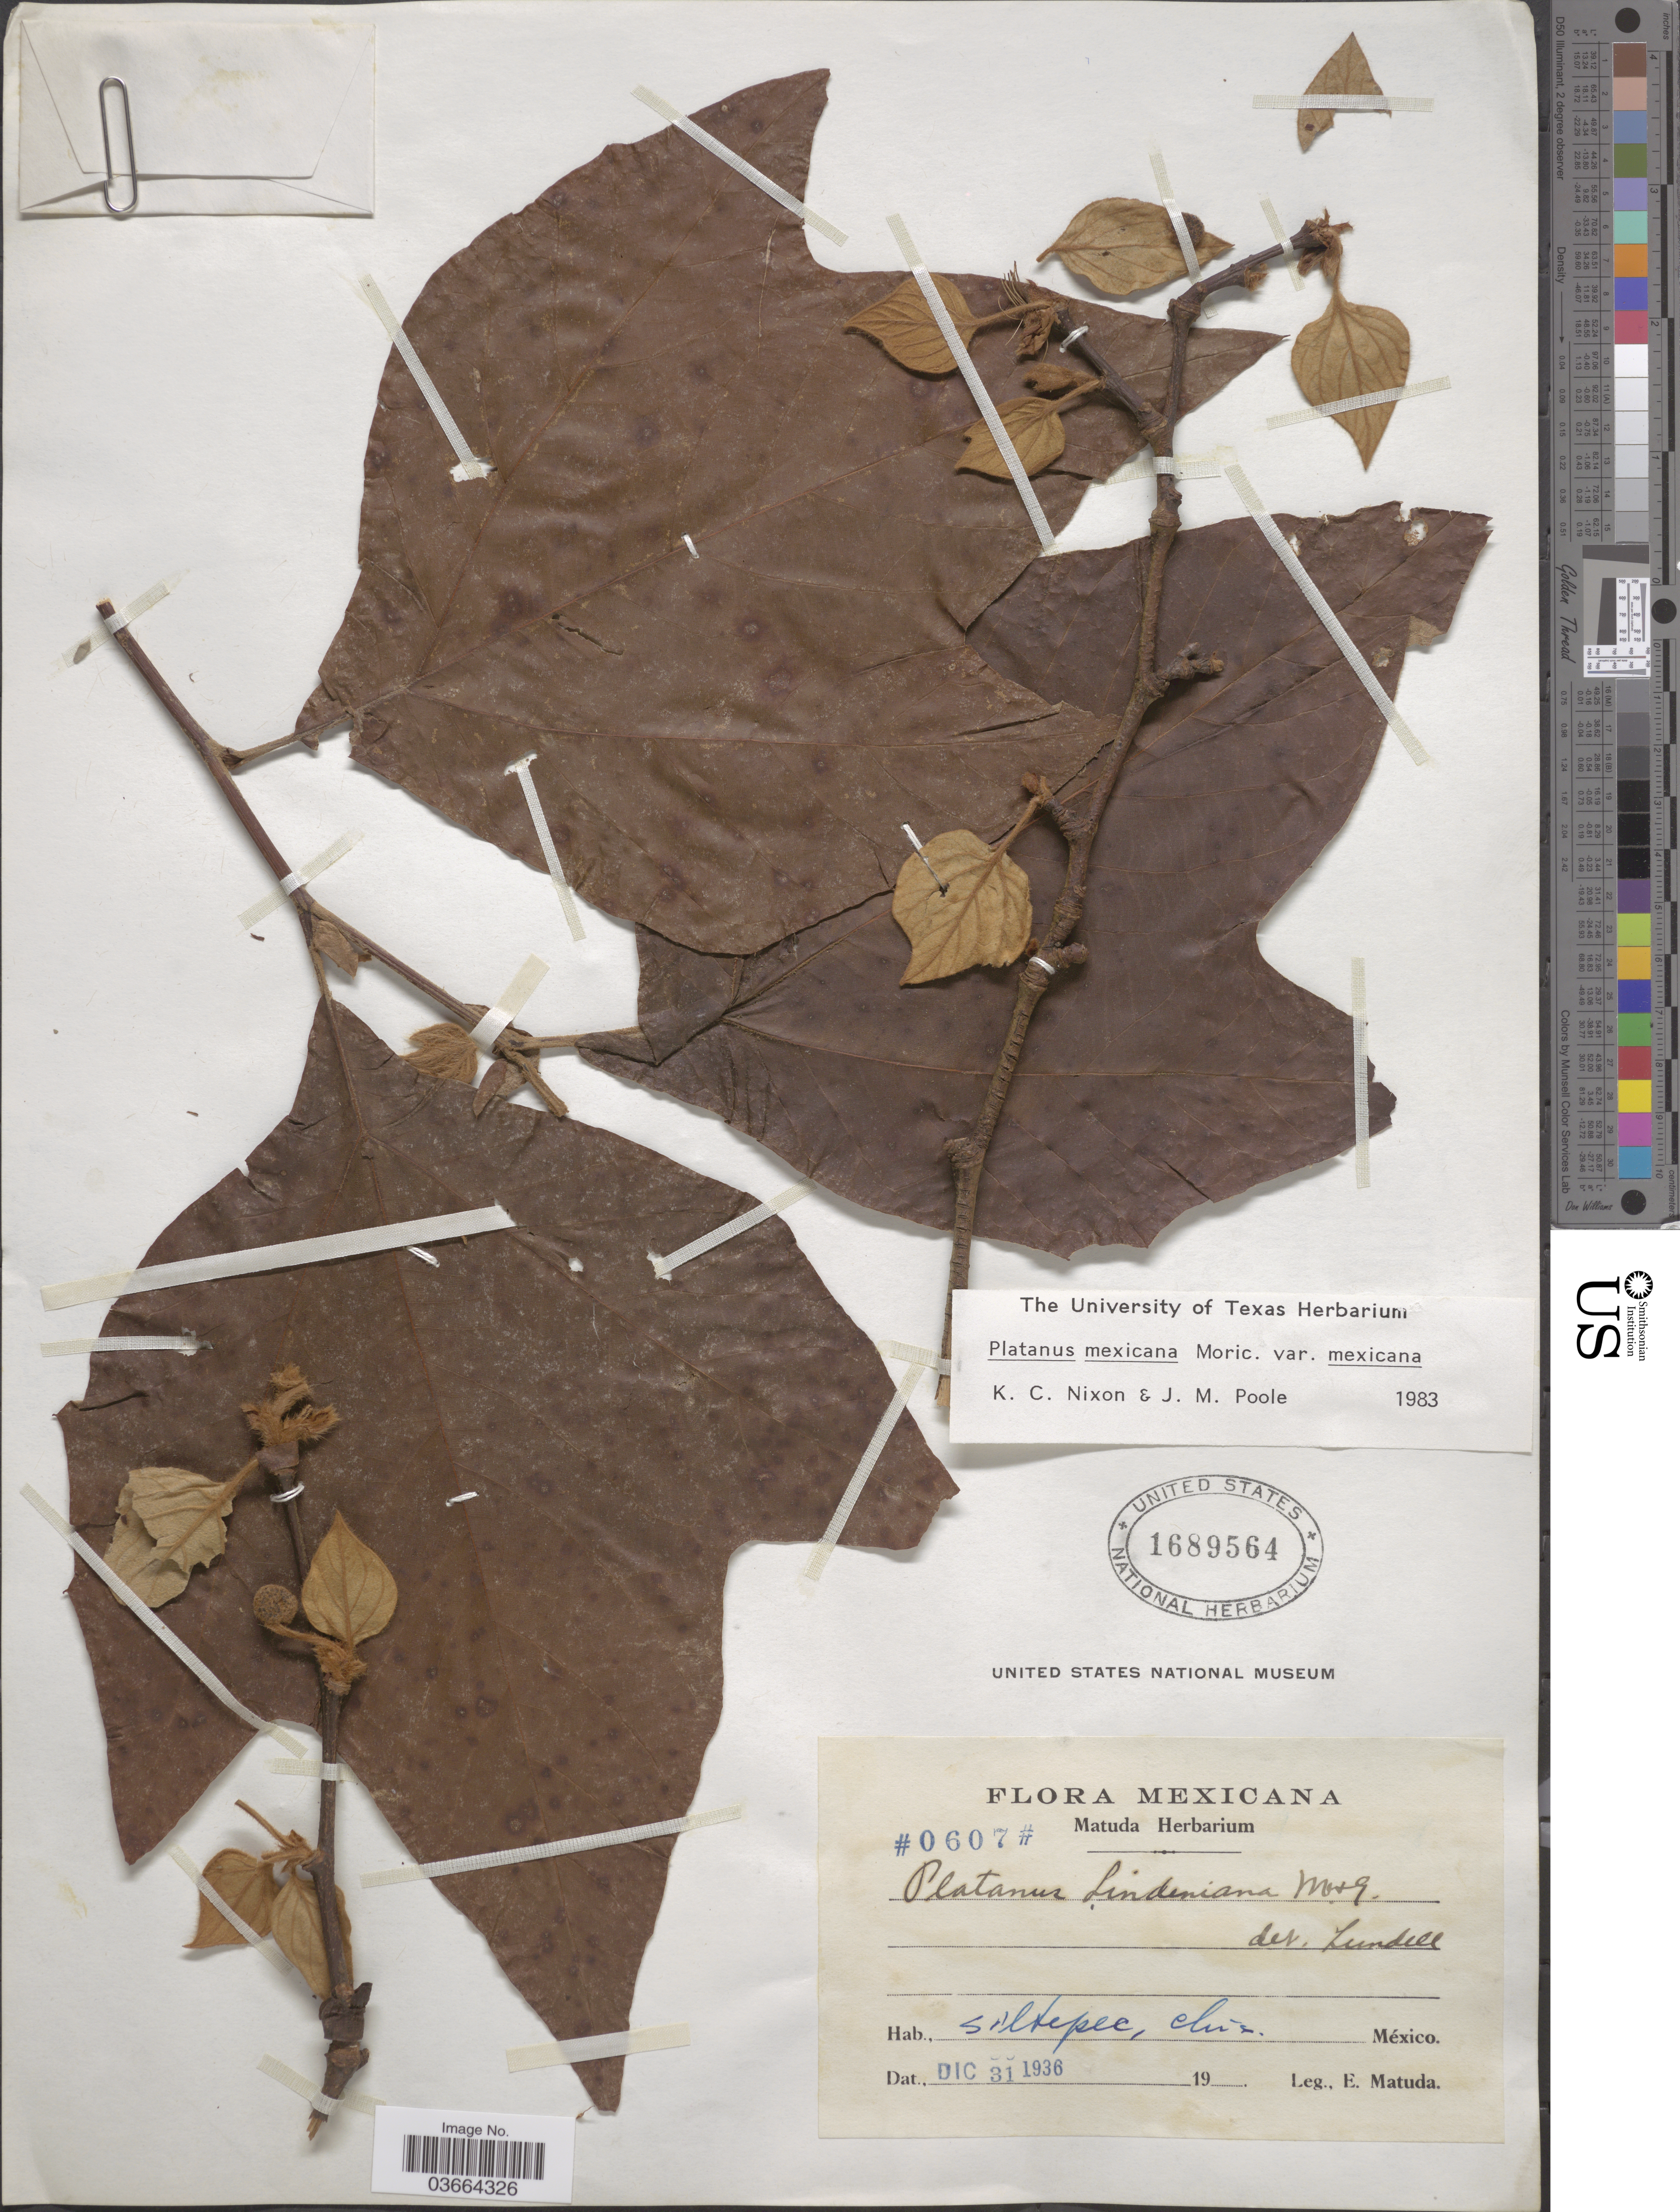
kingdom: Plantae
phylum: Tracheophyta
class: Magnoliopsida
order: Proteales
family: Platanaceae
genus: Platanus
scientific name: Platanus mexicana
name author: Moric.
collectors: E. Matuda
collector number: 0607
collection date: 1936-12-31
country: Mexico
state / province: Chiapas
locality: Siltepec.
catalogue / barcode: US 1689564